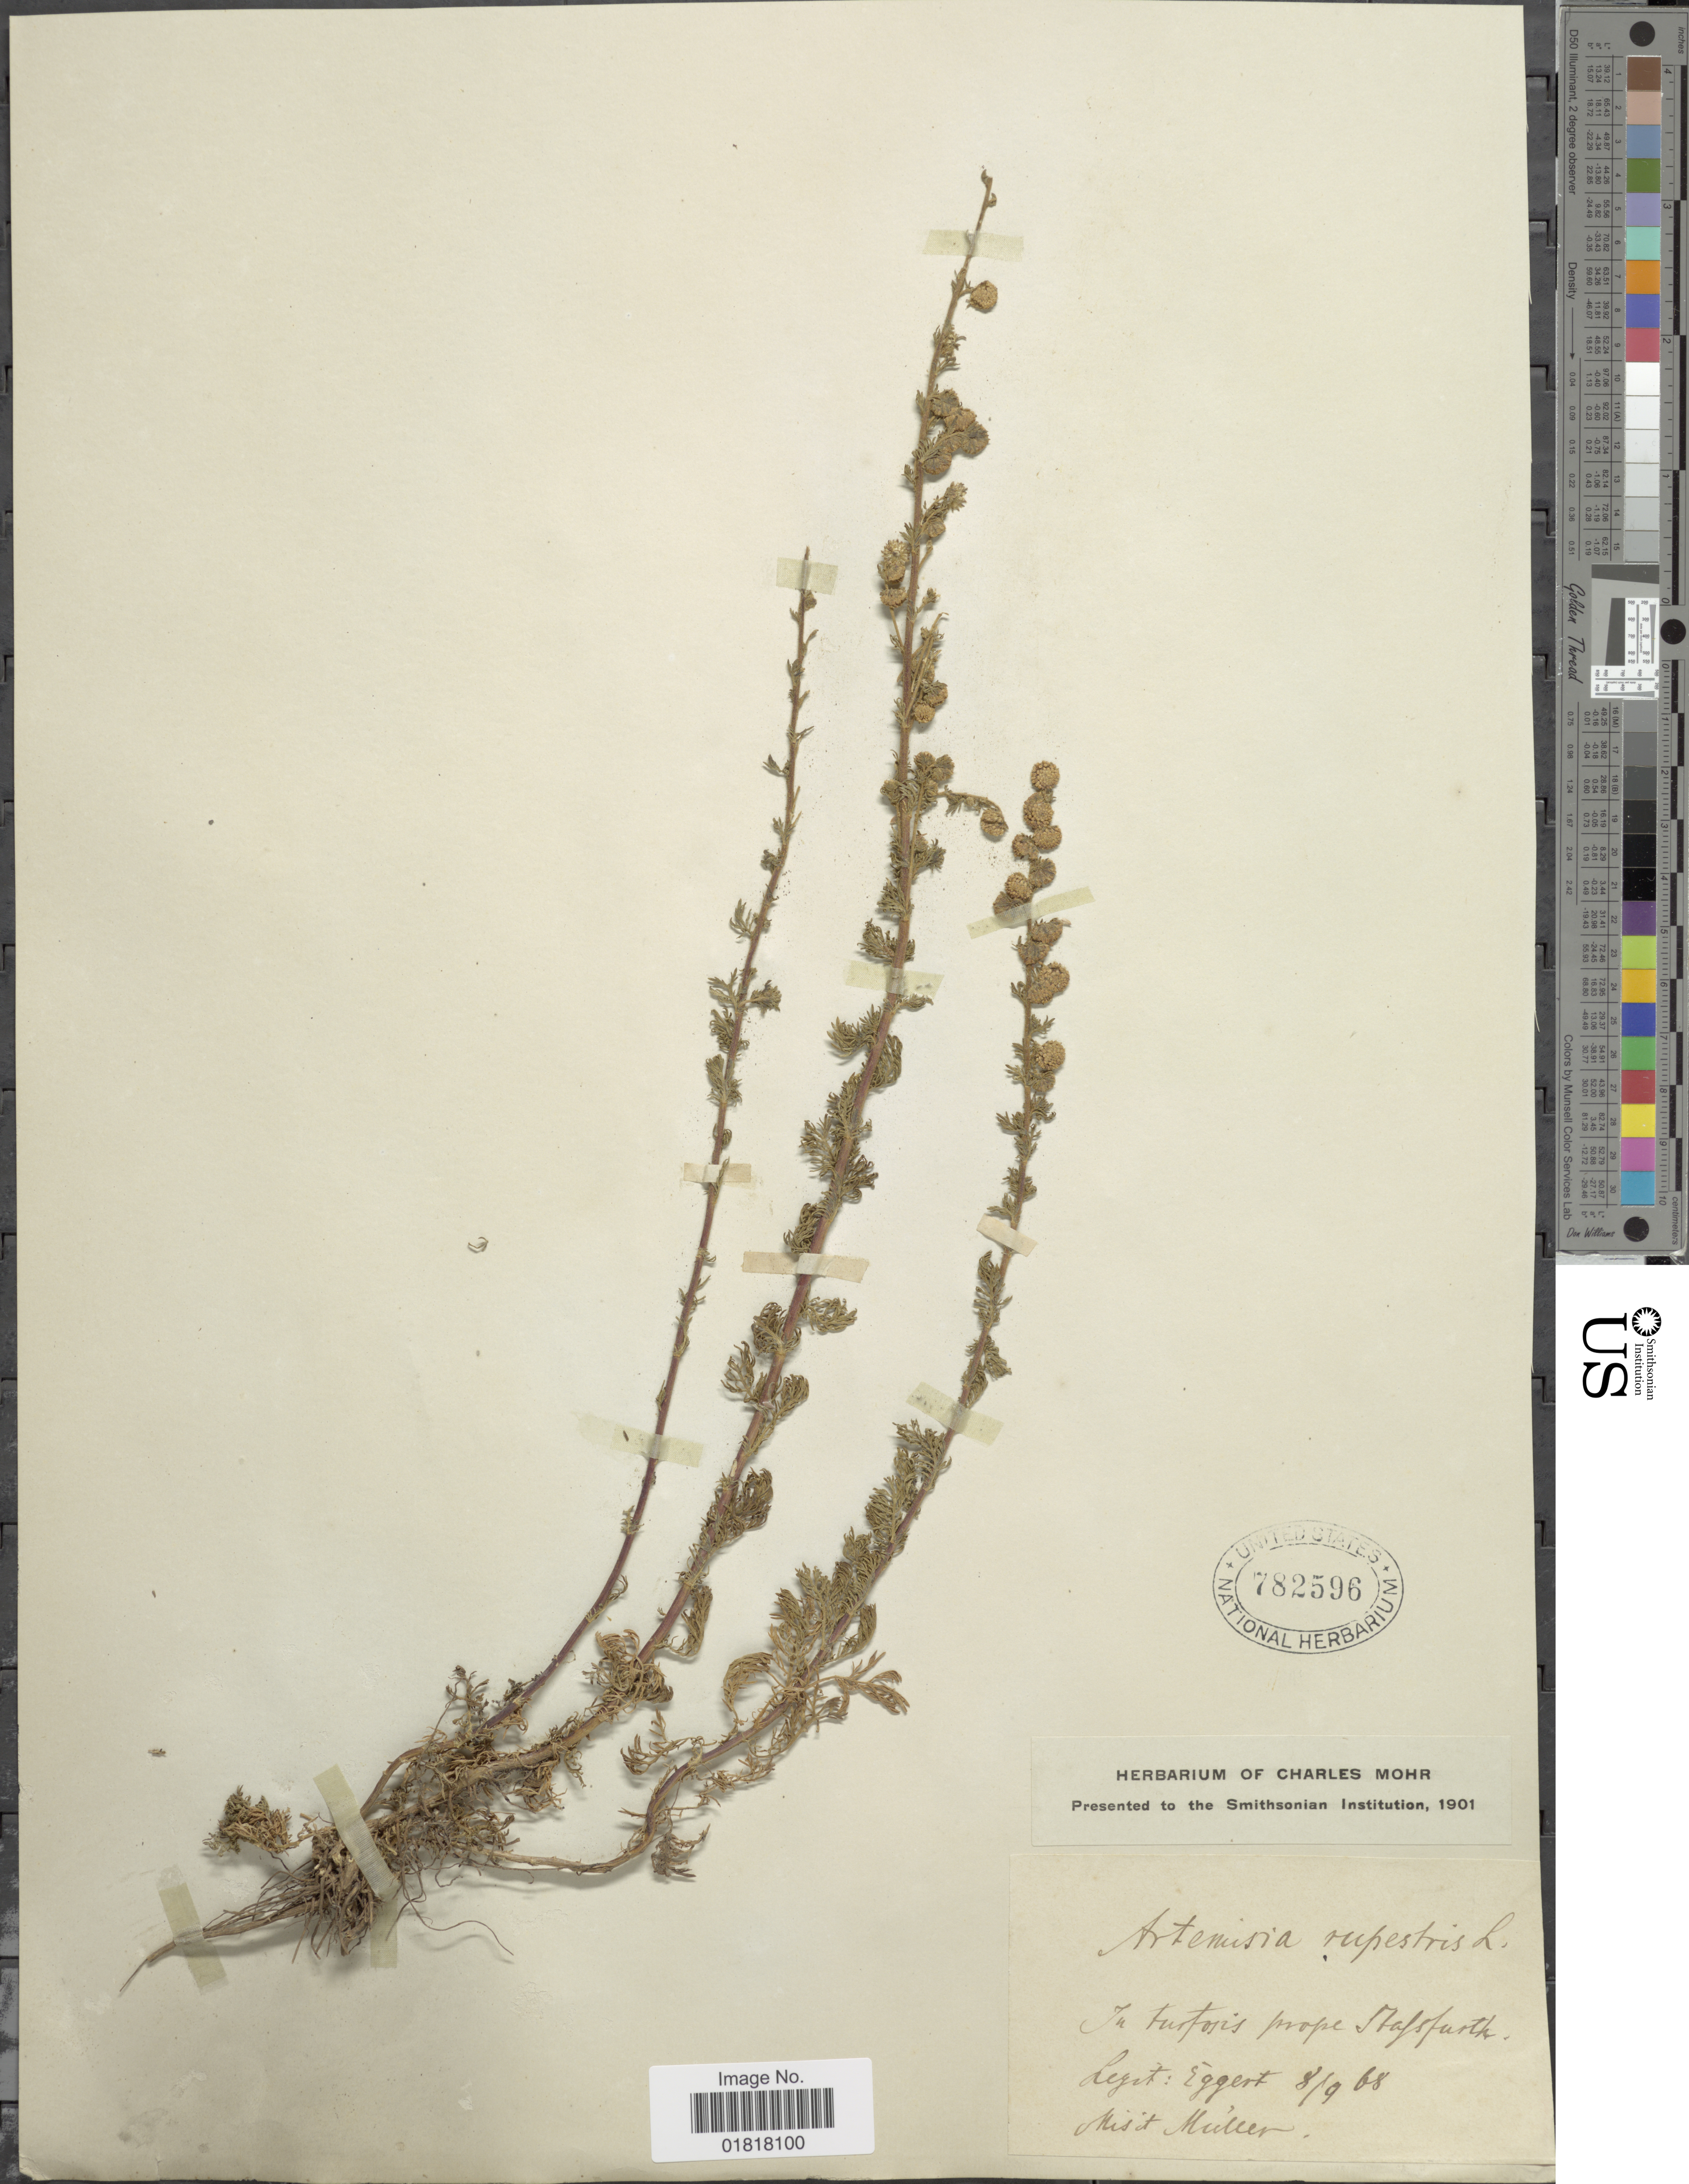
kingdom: Plantae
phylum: Tracheophyta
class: Magnoliopsida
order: Asterales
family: Asteraceae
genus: Artemisia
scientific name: Artemisia rupestris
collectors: Eggert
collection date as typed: Transcribed d/m/y: 8/9/68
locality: In turtois prope Stafsfurth. [interpreted]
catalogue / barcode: US 782596